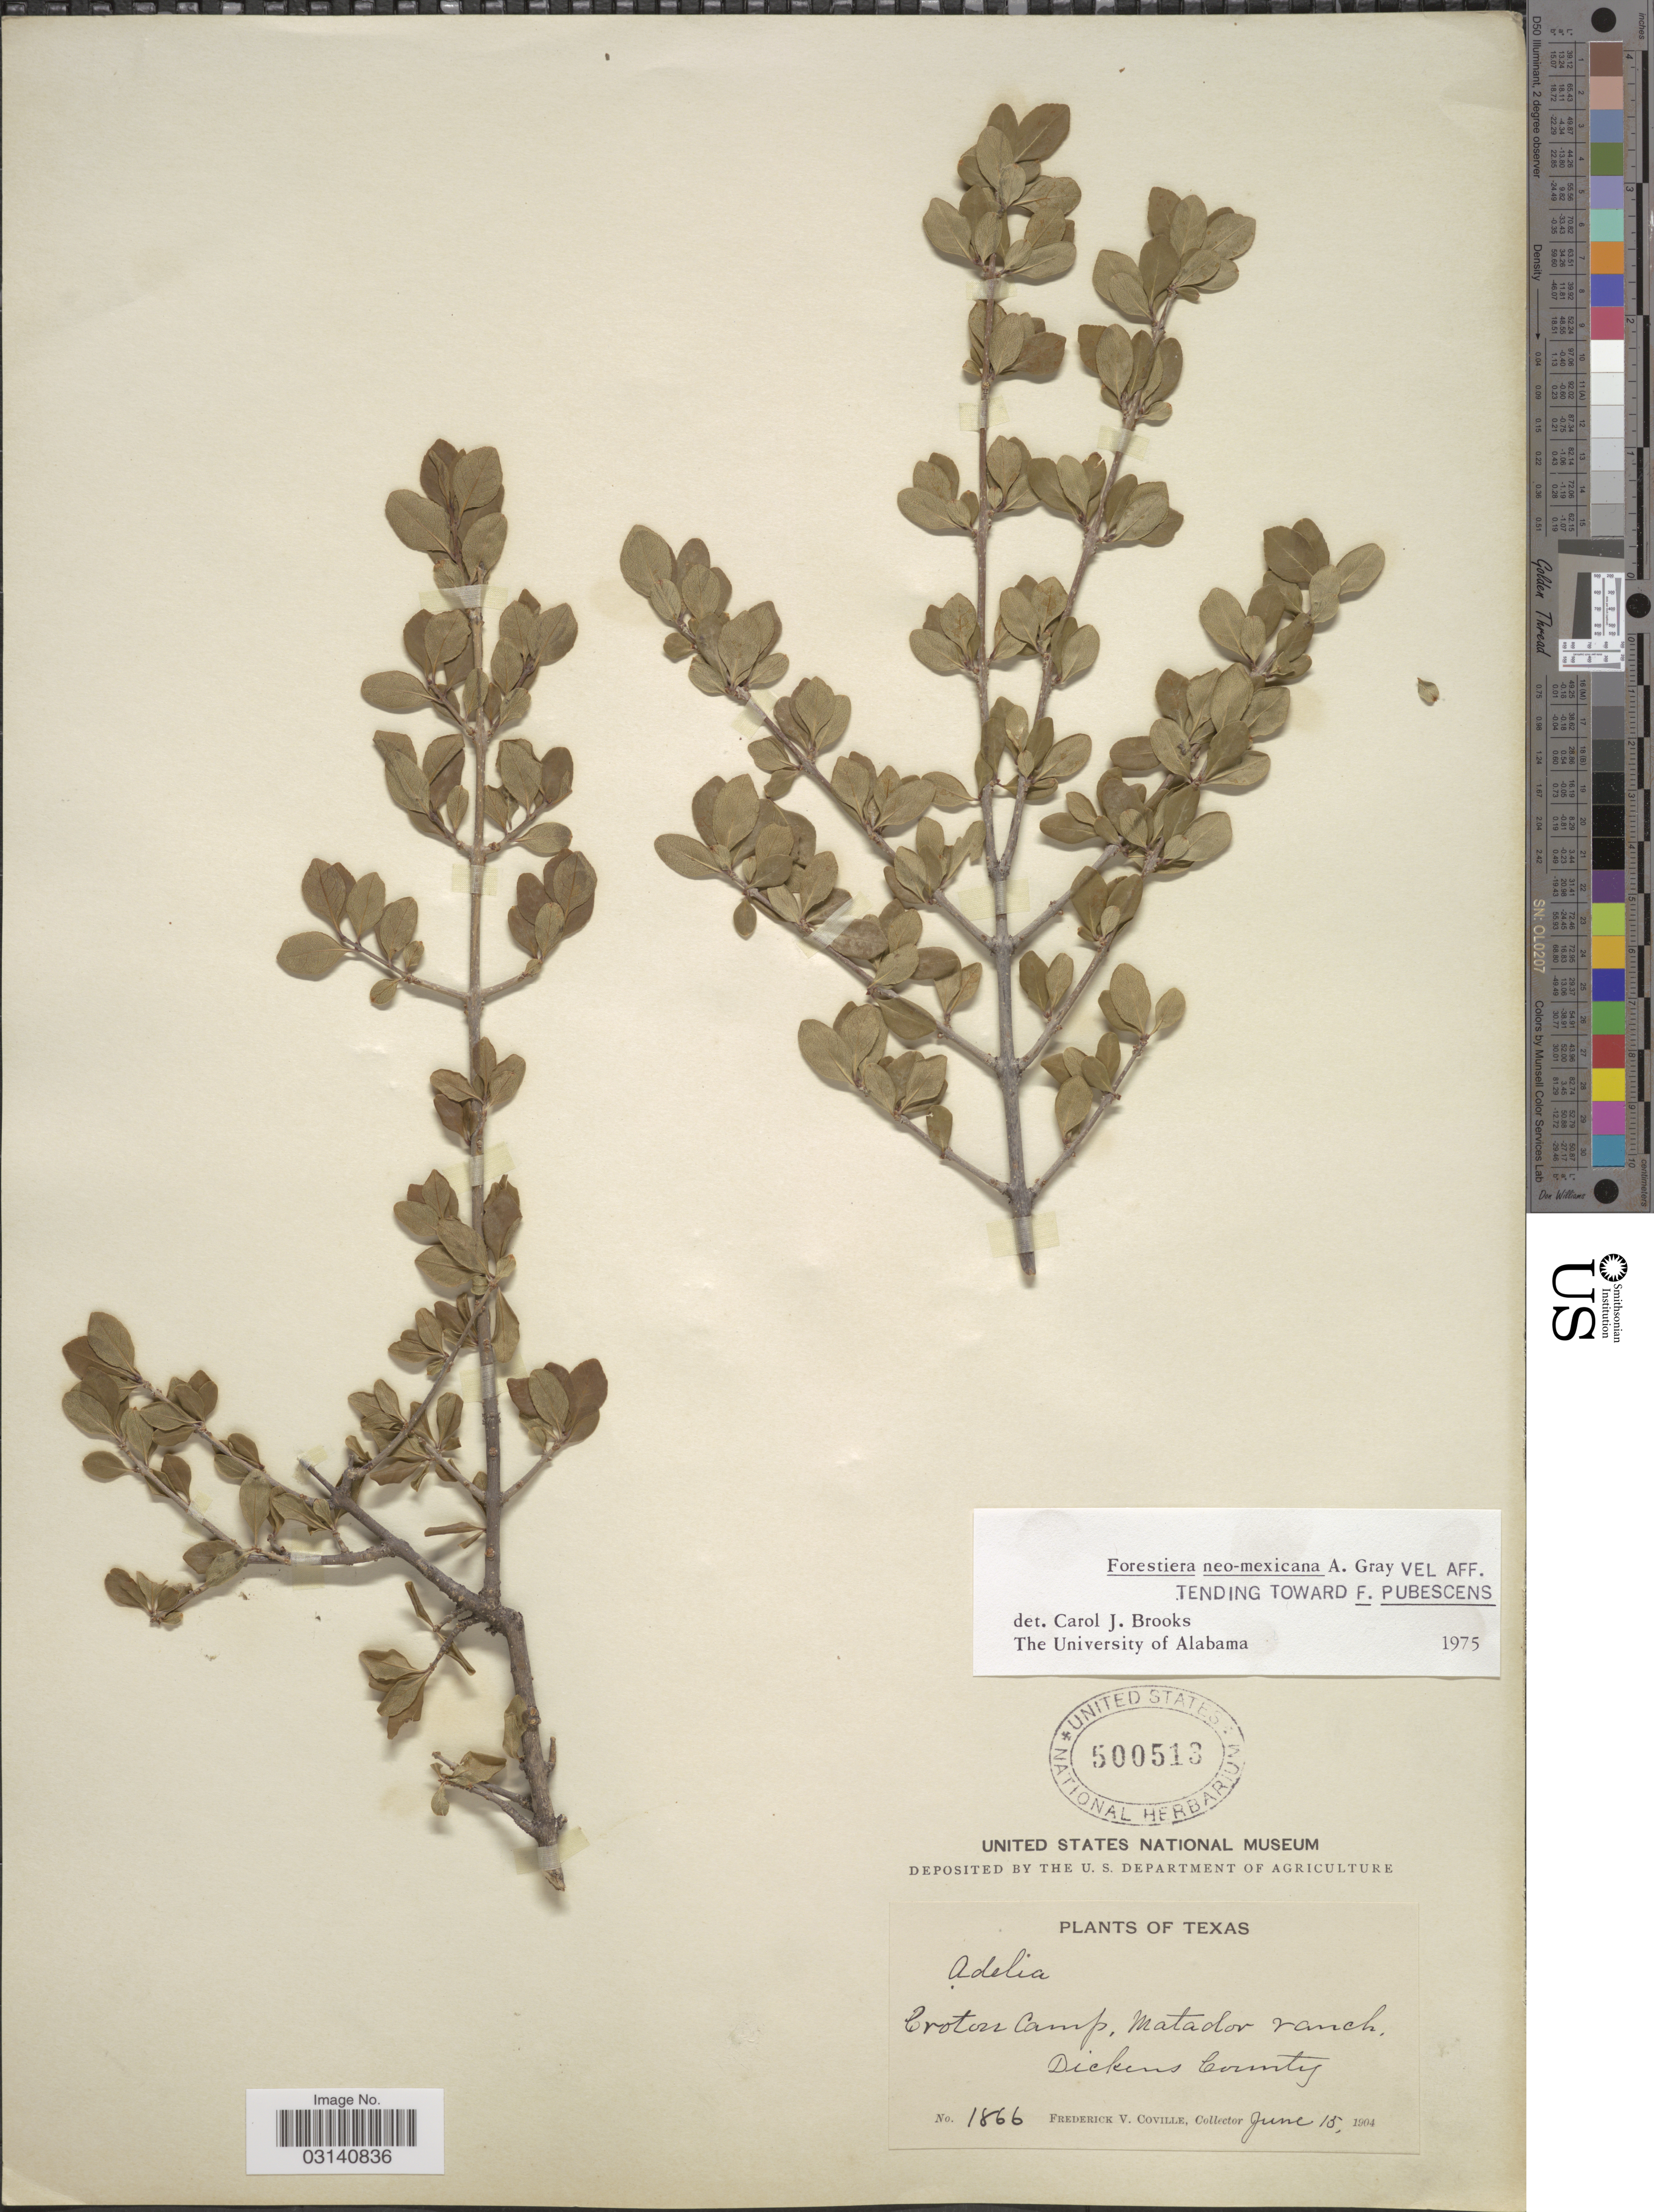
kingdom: Plantae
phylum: Tracheophyta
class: Magnoliopsida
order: Lamiales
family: Oleaceae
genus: Forestiera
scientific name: Forestiera neomexicana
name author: A. Gray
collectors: F. V. Coville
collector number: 1866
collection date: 1904-06-15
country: United States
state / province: Texas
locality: Croton Camp, Matador ranch, Dickens County.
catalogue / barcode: US 500513